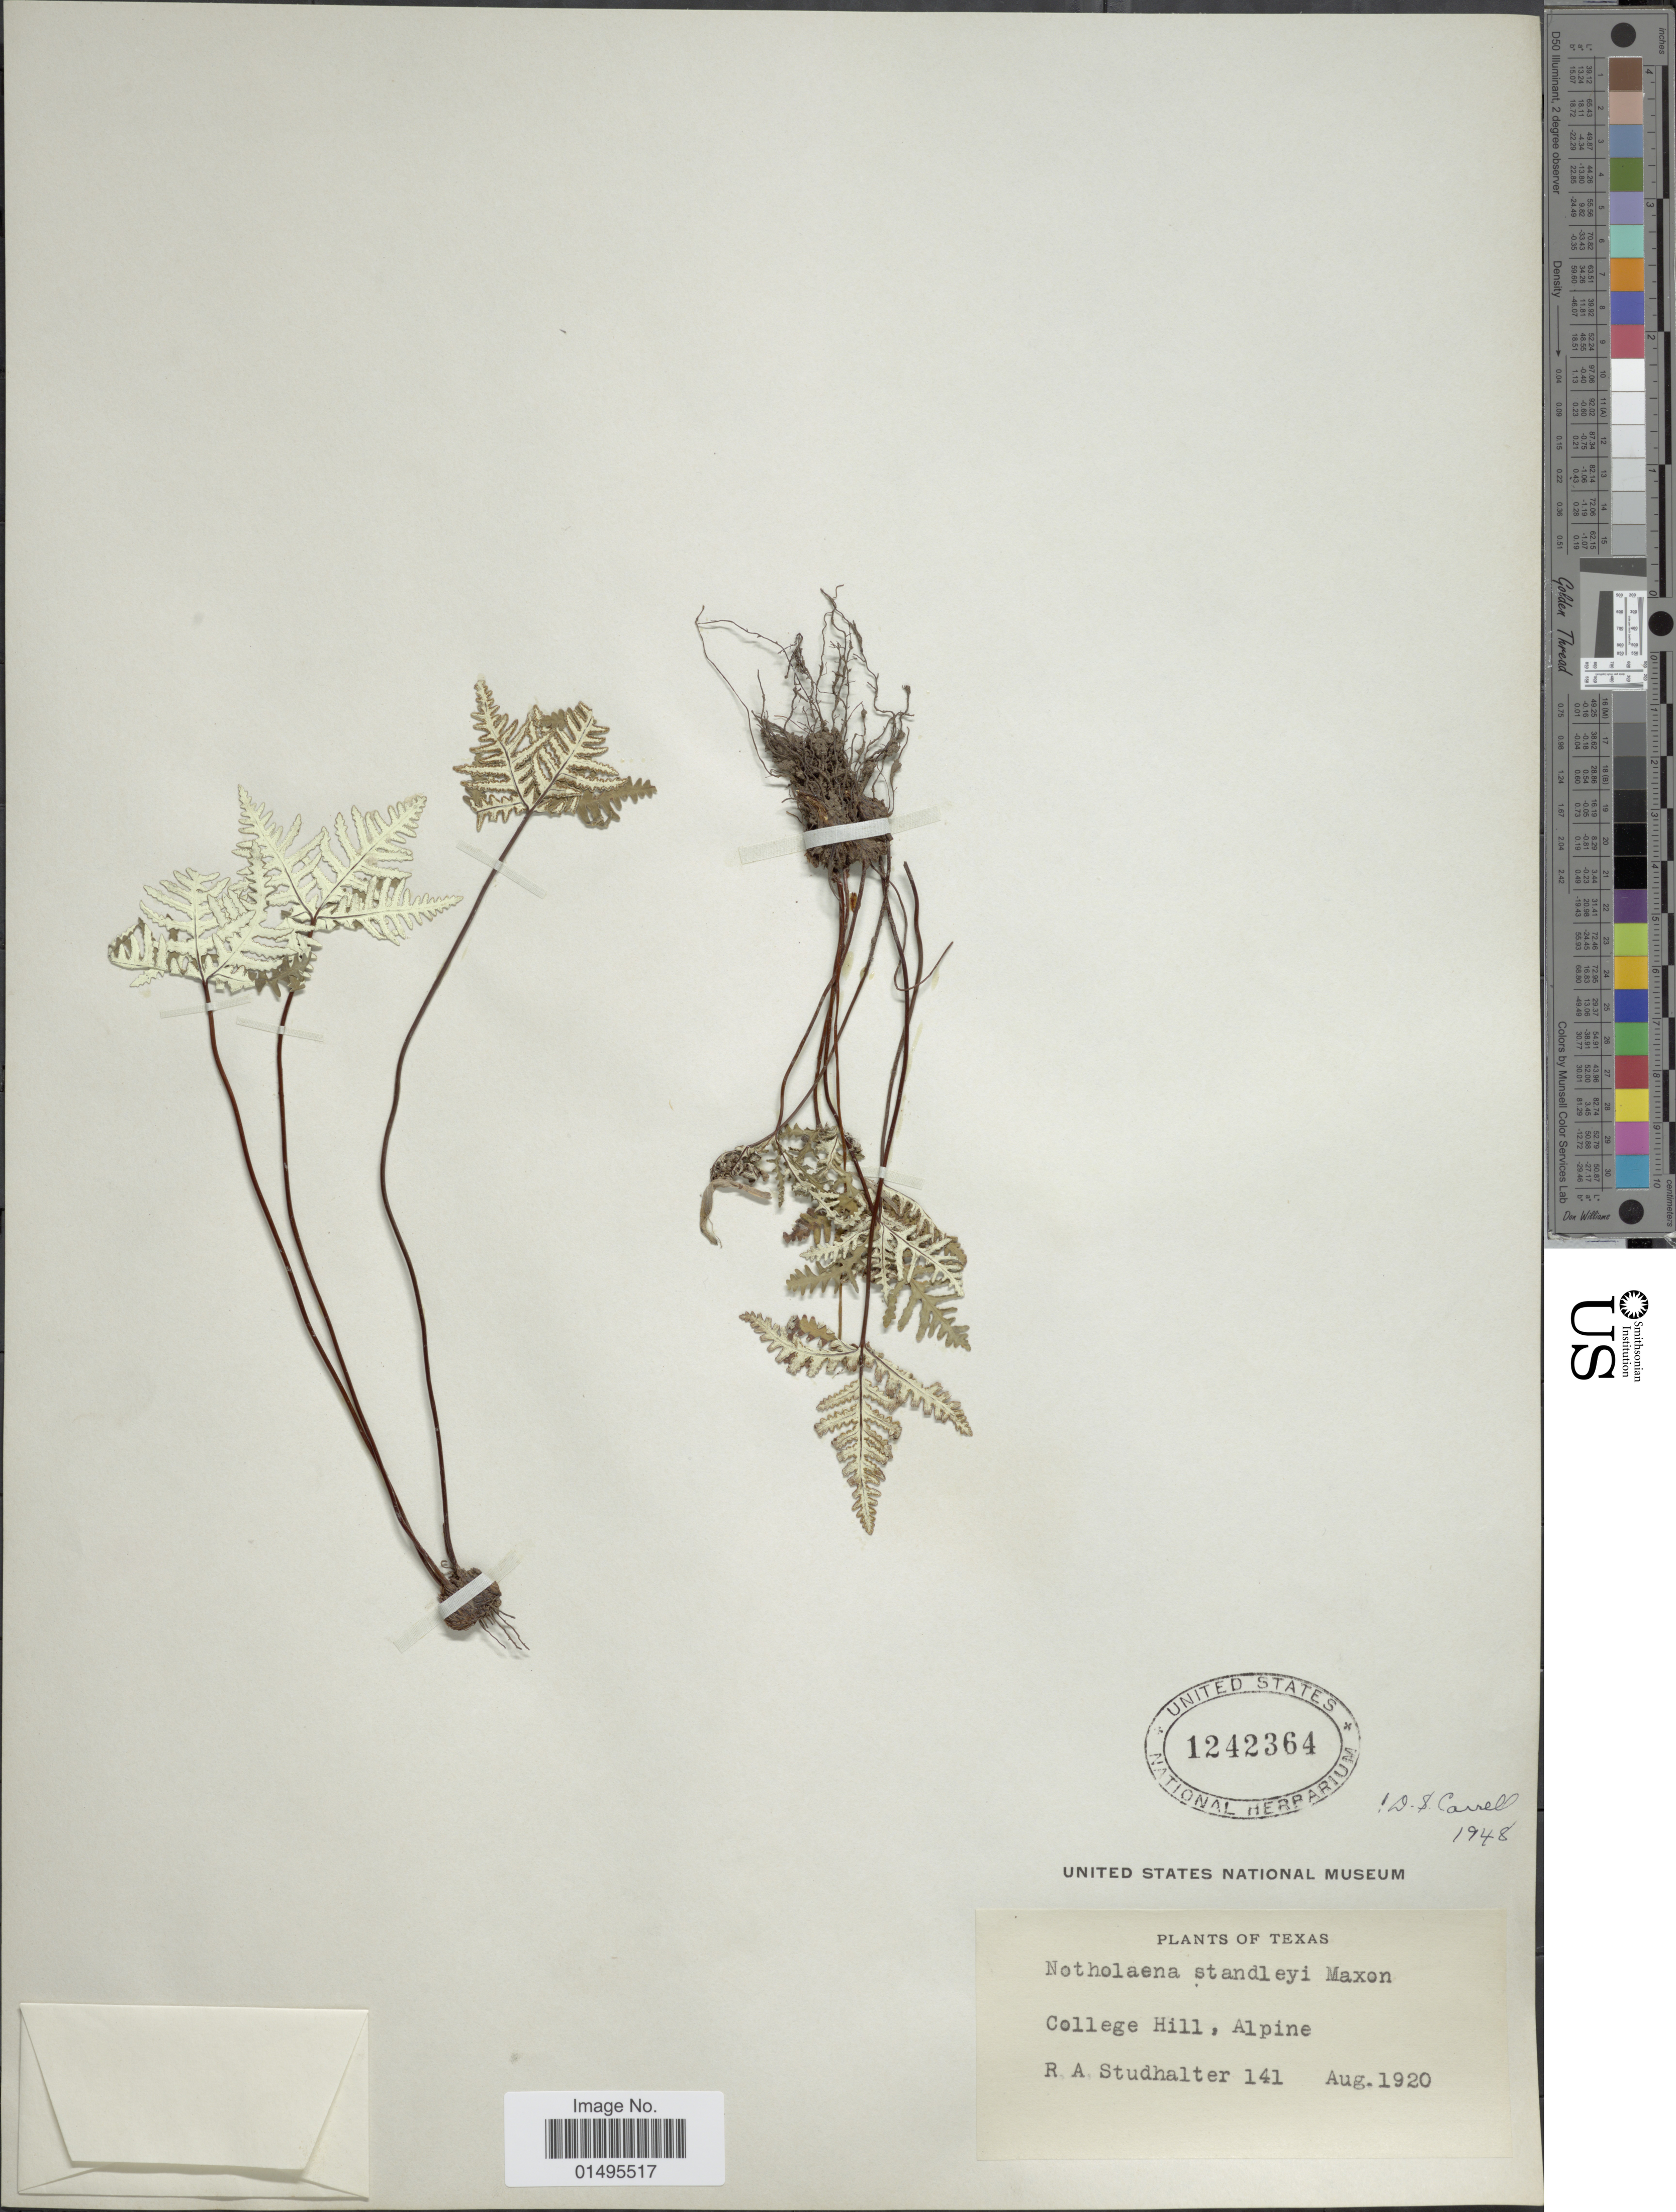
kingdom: Plantae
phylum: Tracheophyta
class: Polypodiopsida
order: Polypodiales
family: Pteridaceae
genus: Notholaena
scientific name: Notholaena standleyi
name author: Maxon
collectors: R. Studhalter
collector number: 141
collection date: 1920-08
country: United States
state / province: Texas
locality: College hill, Alpine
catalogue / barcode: US 1242364